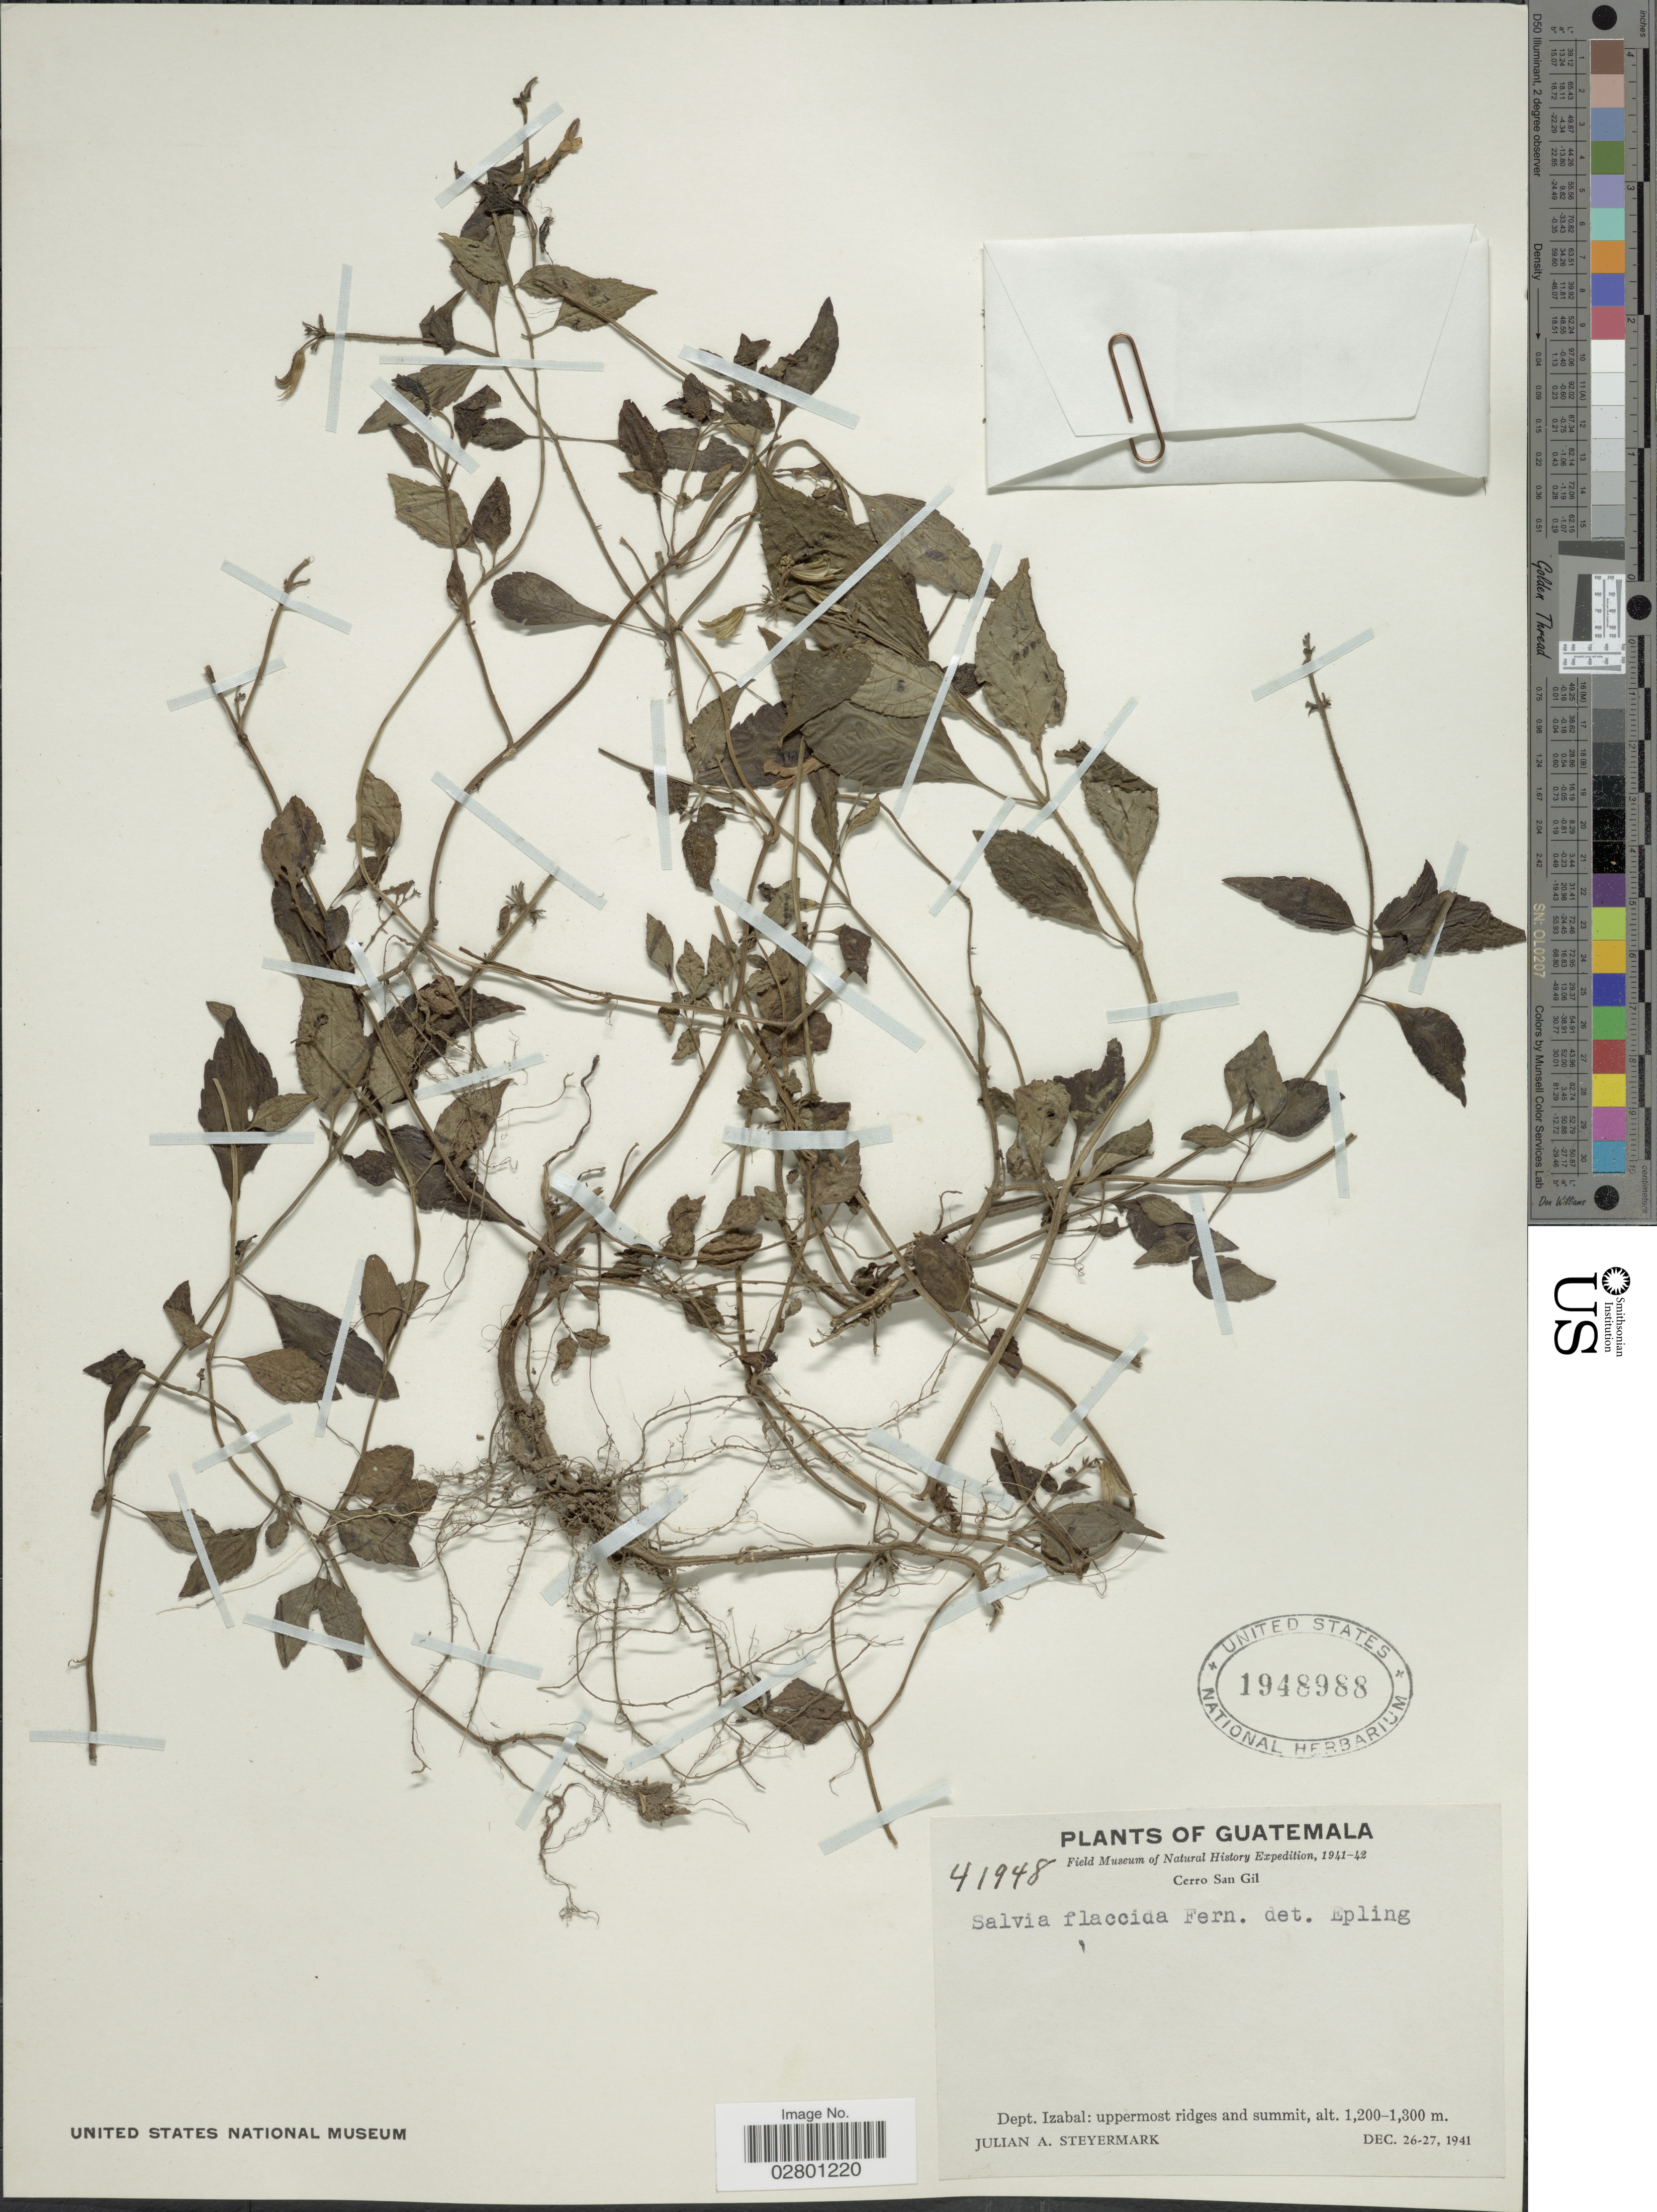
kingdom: Plantae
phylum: Tracheophyta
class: Magnoliopsida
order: Lamiales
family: Lamiaceae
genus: Salvia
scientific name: Salvia flaccida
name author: Fernald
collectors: J. Steyermark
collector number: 41948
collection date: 1941-12-26/1941-12-27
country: Guatemala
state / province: Izabal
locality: Cerro San Gil. Dept. Izabal: uppermost ridges and summit.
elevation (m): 1200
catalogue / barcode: US 1948988